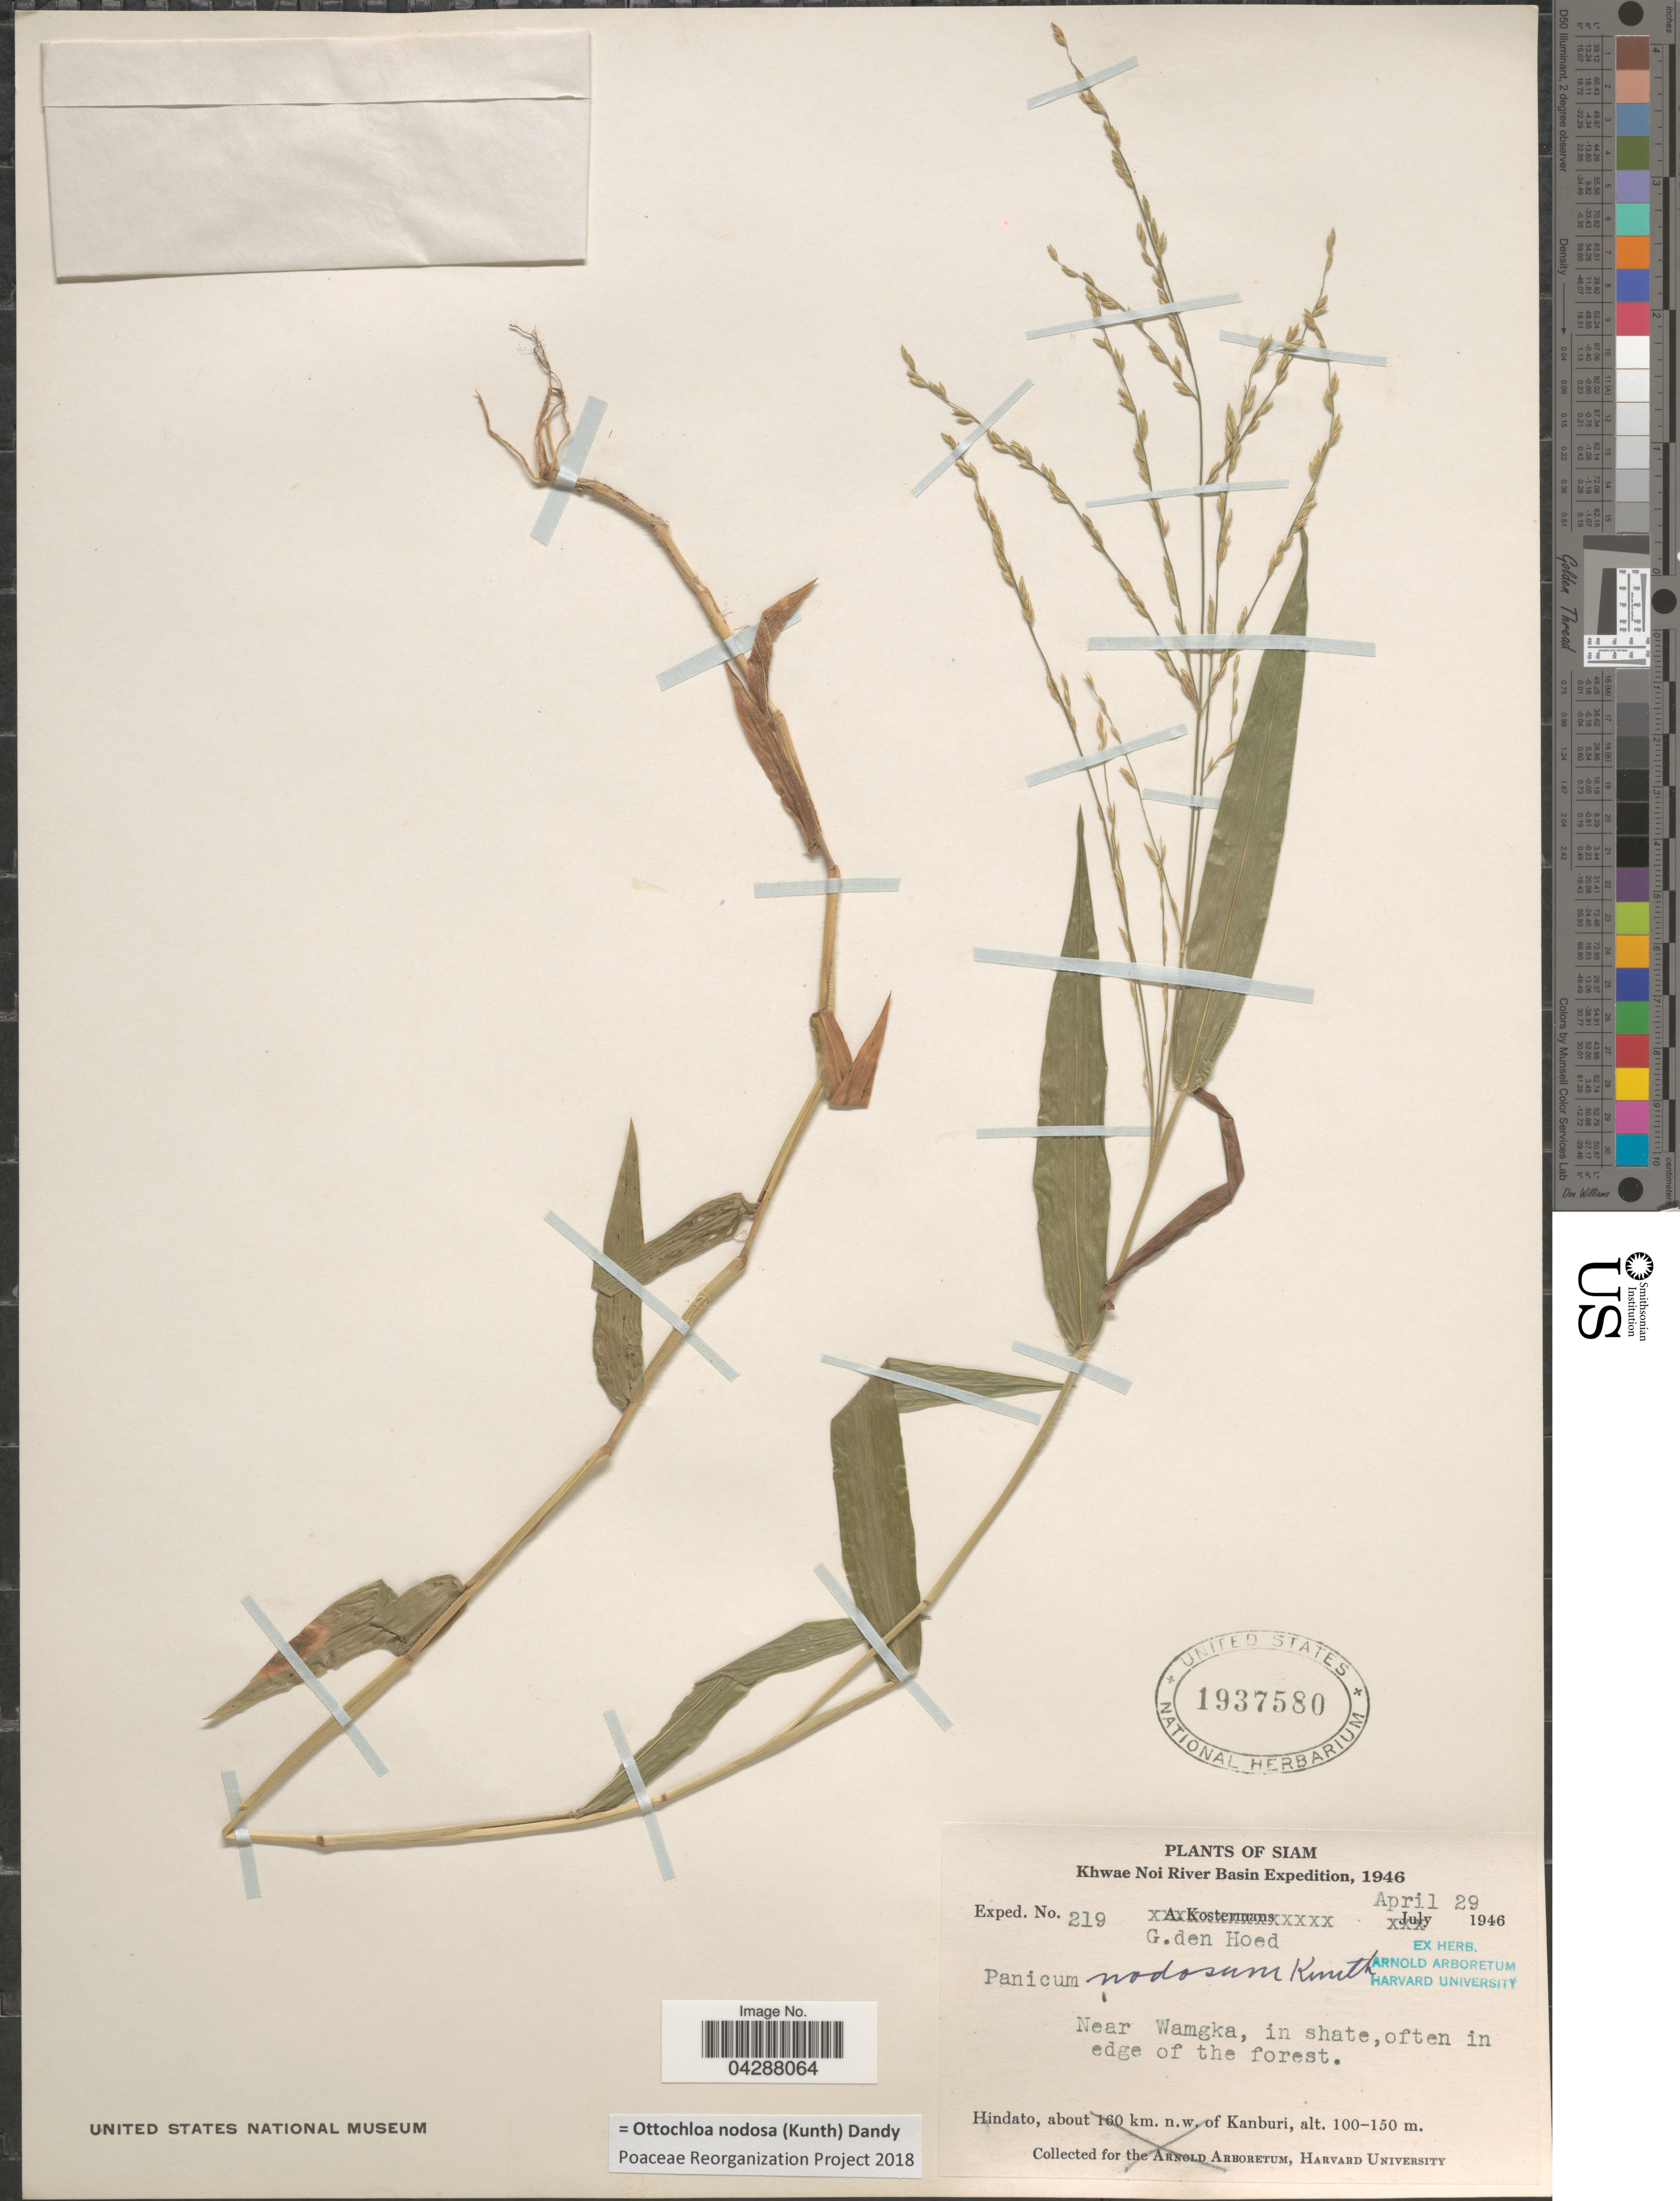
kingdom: Plantae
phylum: Tracheophyta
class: Liliopsida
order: Poales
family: Poaceae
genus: Ottochloa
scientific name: Ottochloa nodosa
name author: (Kunth) Dandy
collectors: G. Den Hoed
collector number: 219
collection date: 1946-04-29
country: Thailand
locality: Siam. Khwae Noi River Basin Expedition, 1946. Near Wamgka.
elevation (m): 100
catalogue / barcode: US 1937580